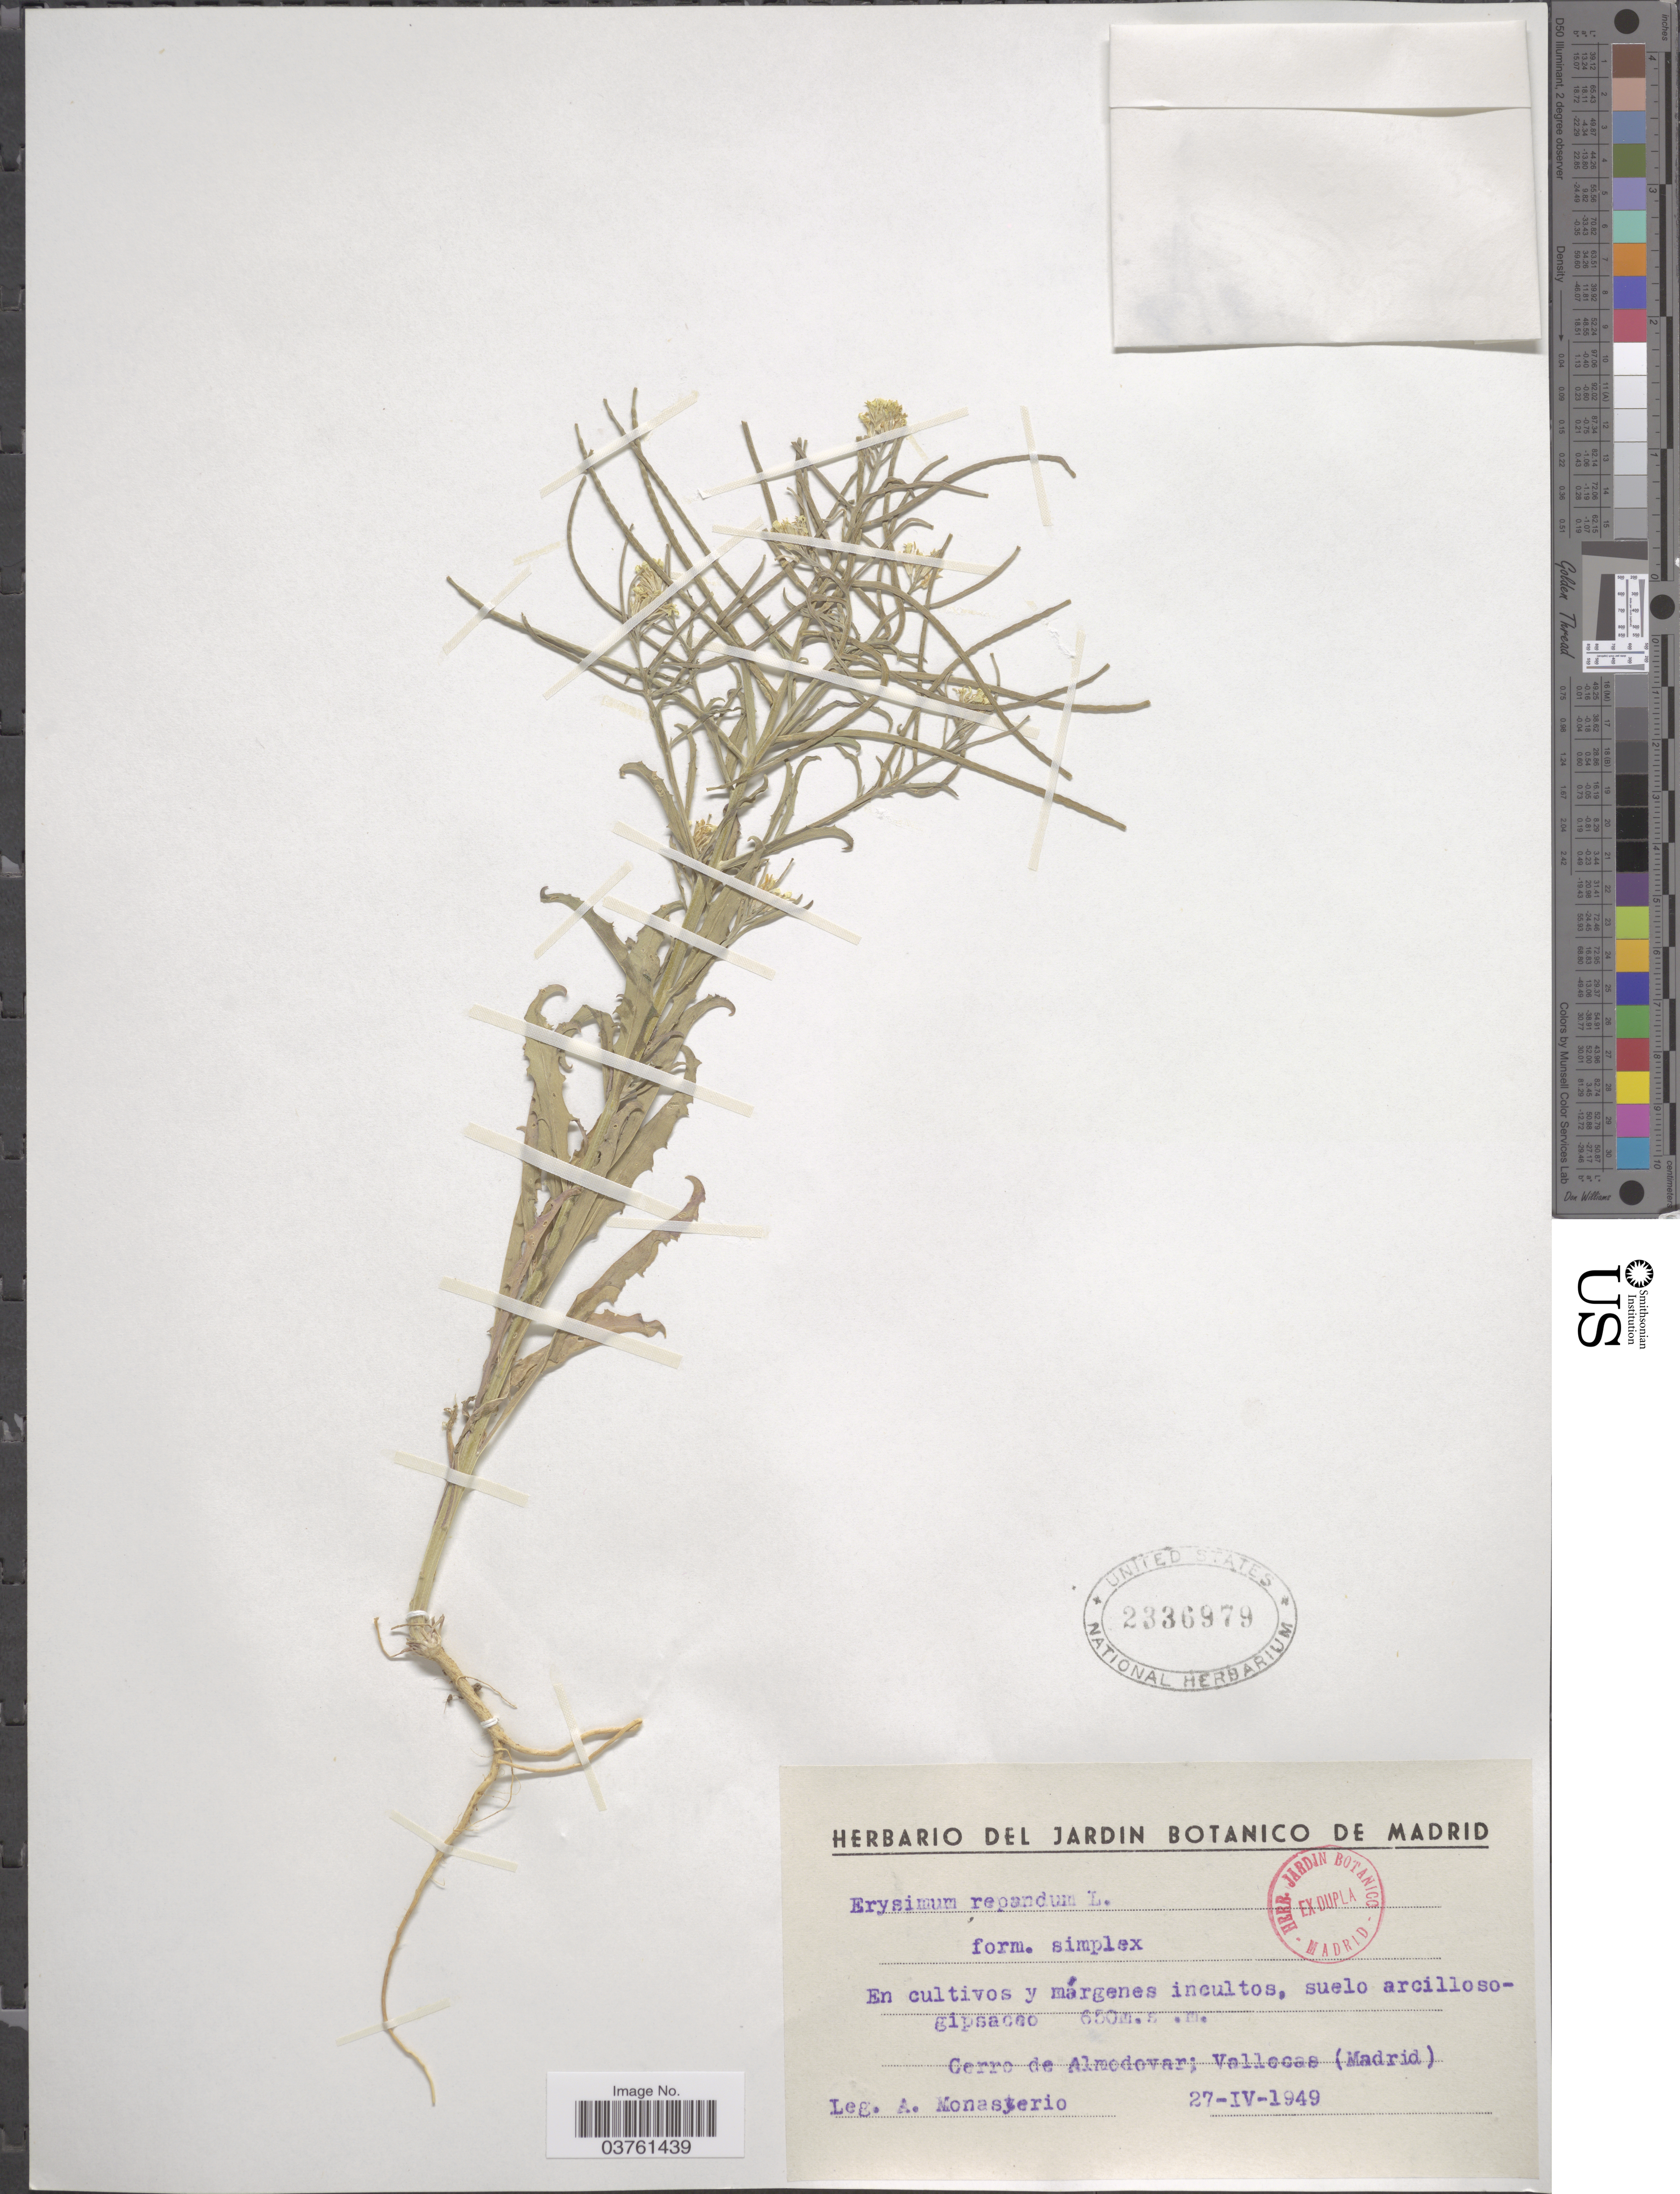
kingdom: Plantae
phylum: Tracheophyta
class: Magnoliopsida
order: Brassicales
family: Brassicaceae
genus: Erysimum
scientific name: Erysimum repandum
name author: L.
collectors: A. Monasterio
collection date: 1949-04-27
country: Spain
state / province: Madrid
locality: Cerro de Almodovar; Vallecas (Madrid).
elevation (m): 650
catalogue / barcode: US 2336979